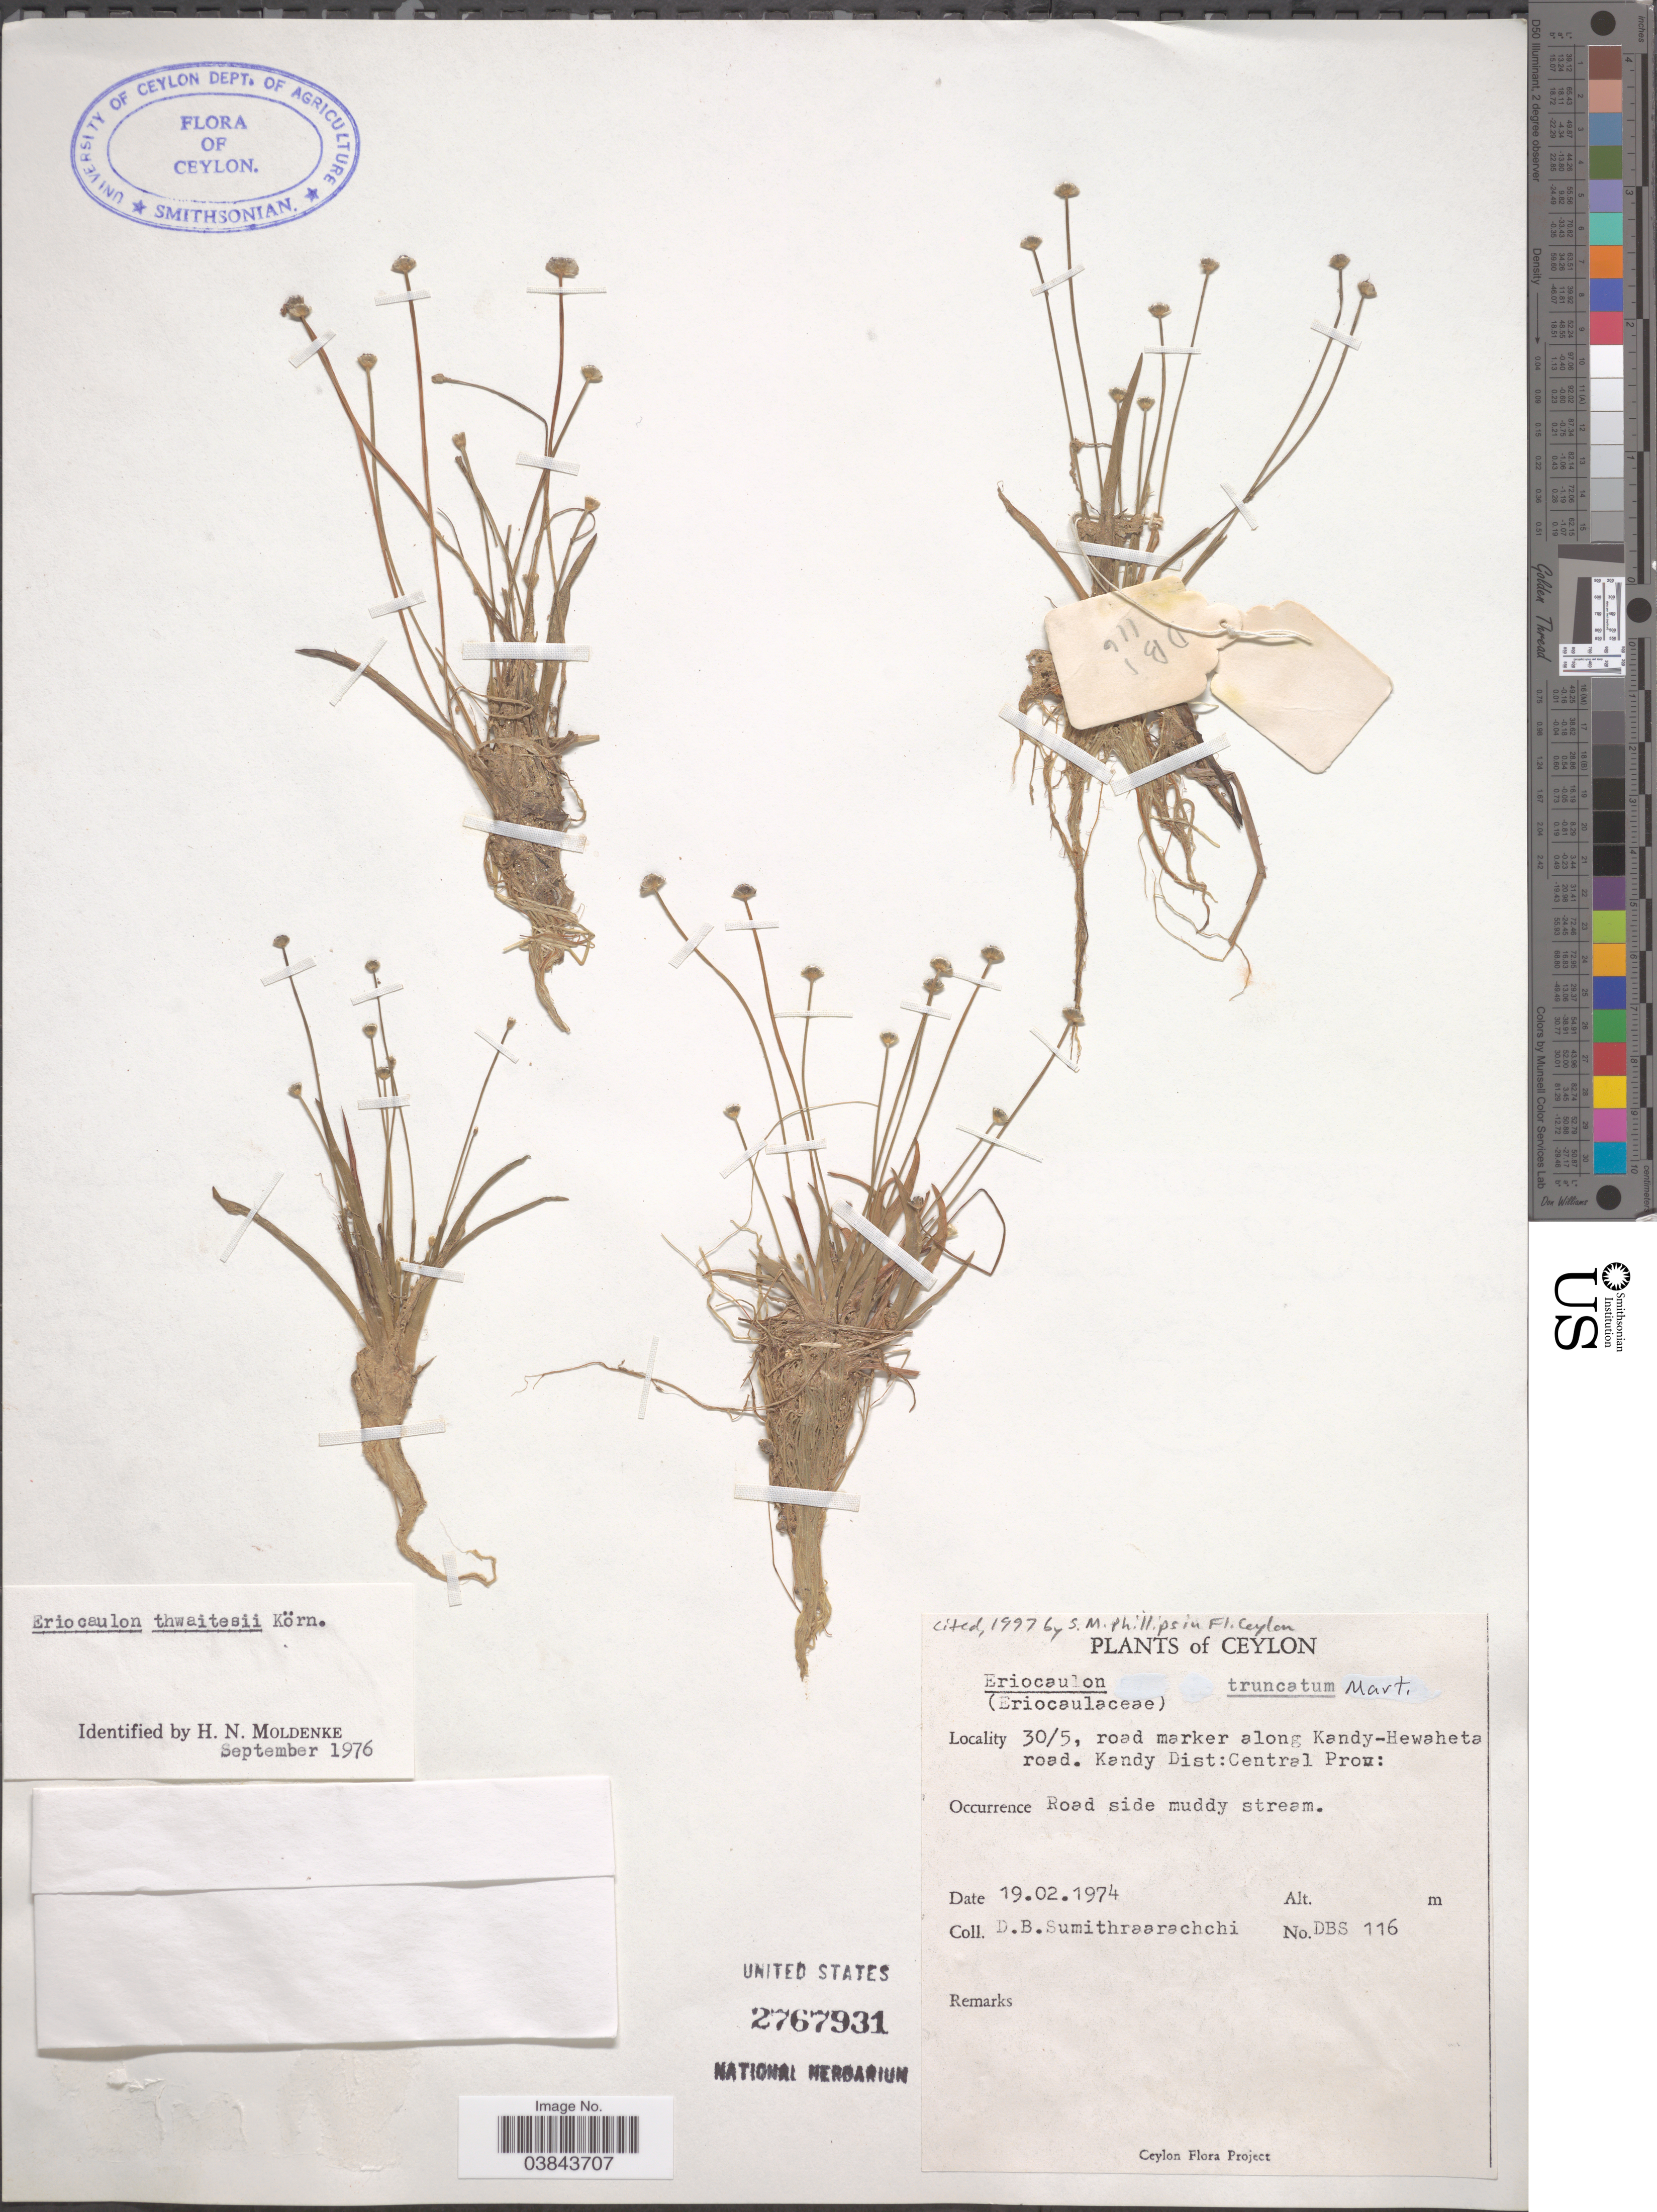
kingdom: Plantae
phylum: Tracheophyta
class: Liliopsida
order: Poales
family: Eriocaulaceae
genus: Eriocaulon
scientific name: Eriocaulon truncatum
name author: Buch.-Ham. ex Mart.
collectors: D. B. Sumithraarachchi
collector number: DBS116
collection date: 1974-02-19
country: Sri Lanka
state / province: Central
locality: Ceylon. 30/5, road marker along Kandy-Hewaheta road. Kandy Dist: Central Prov: Road side muddy stream.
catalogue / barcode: US 2767931